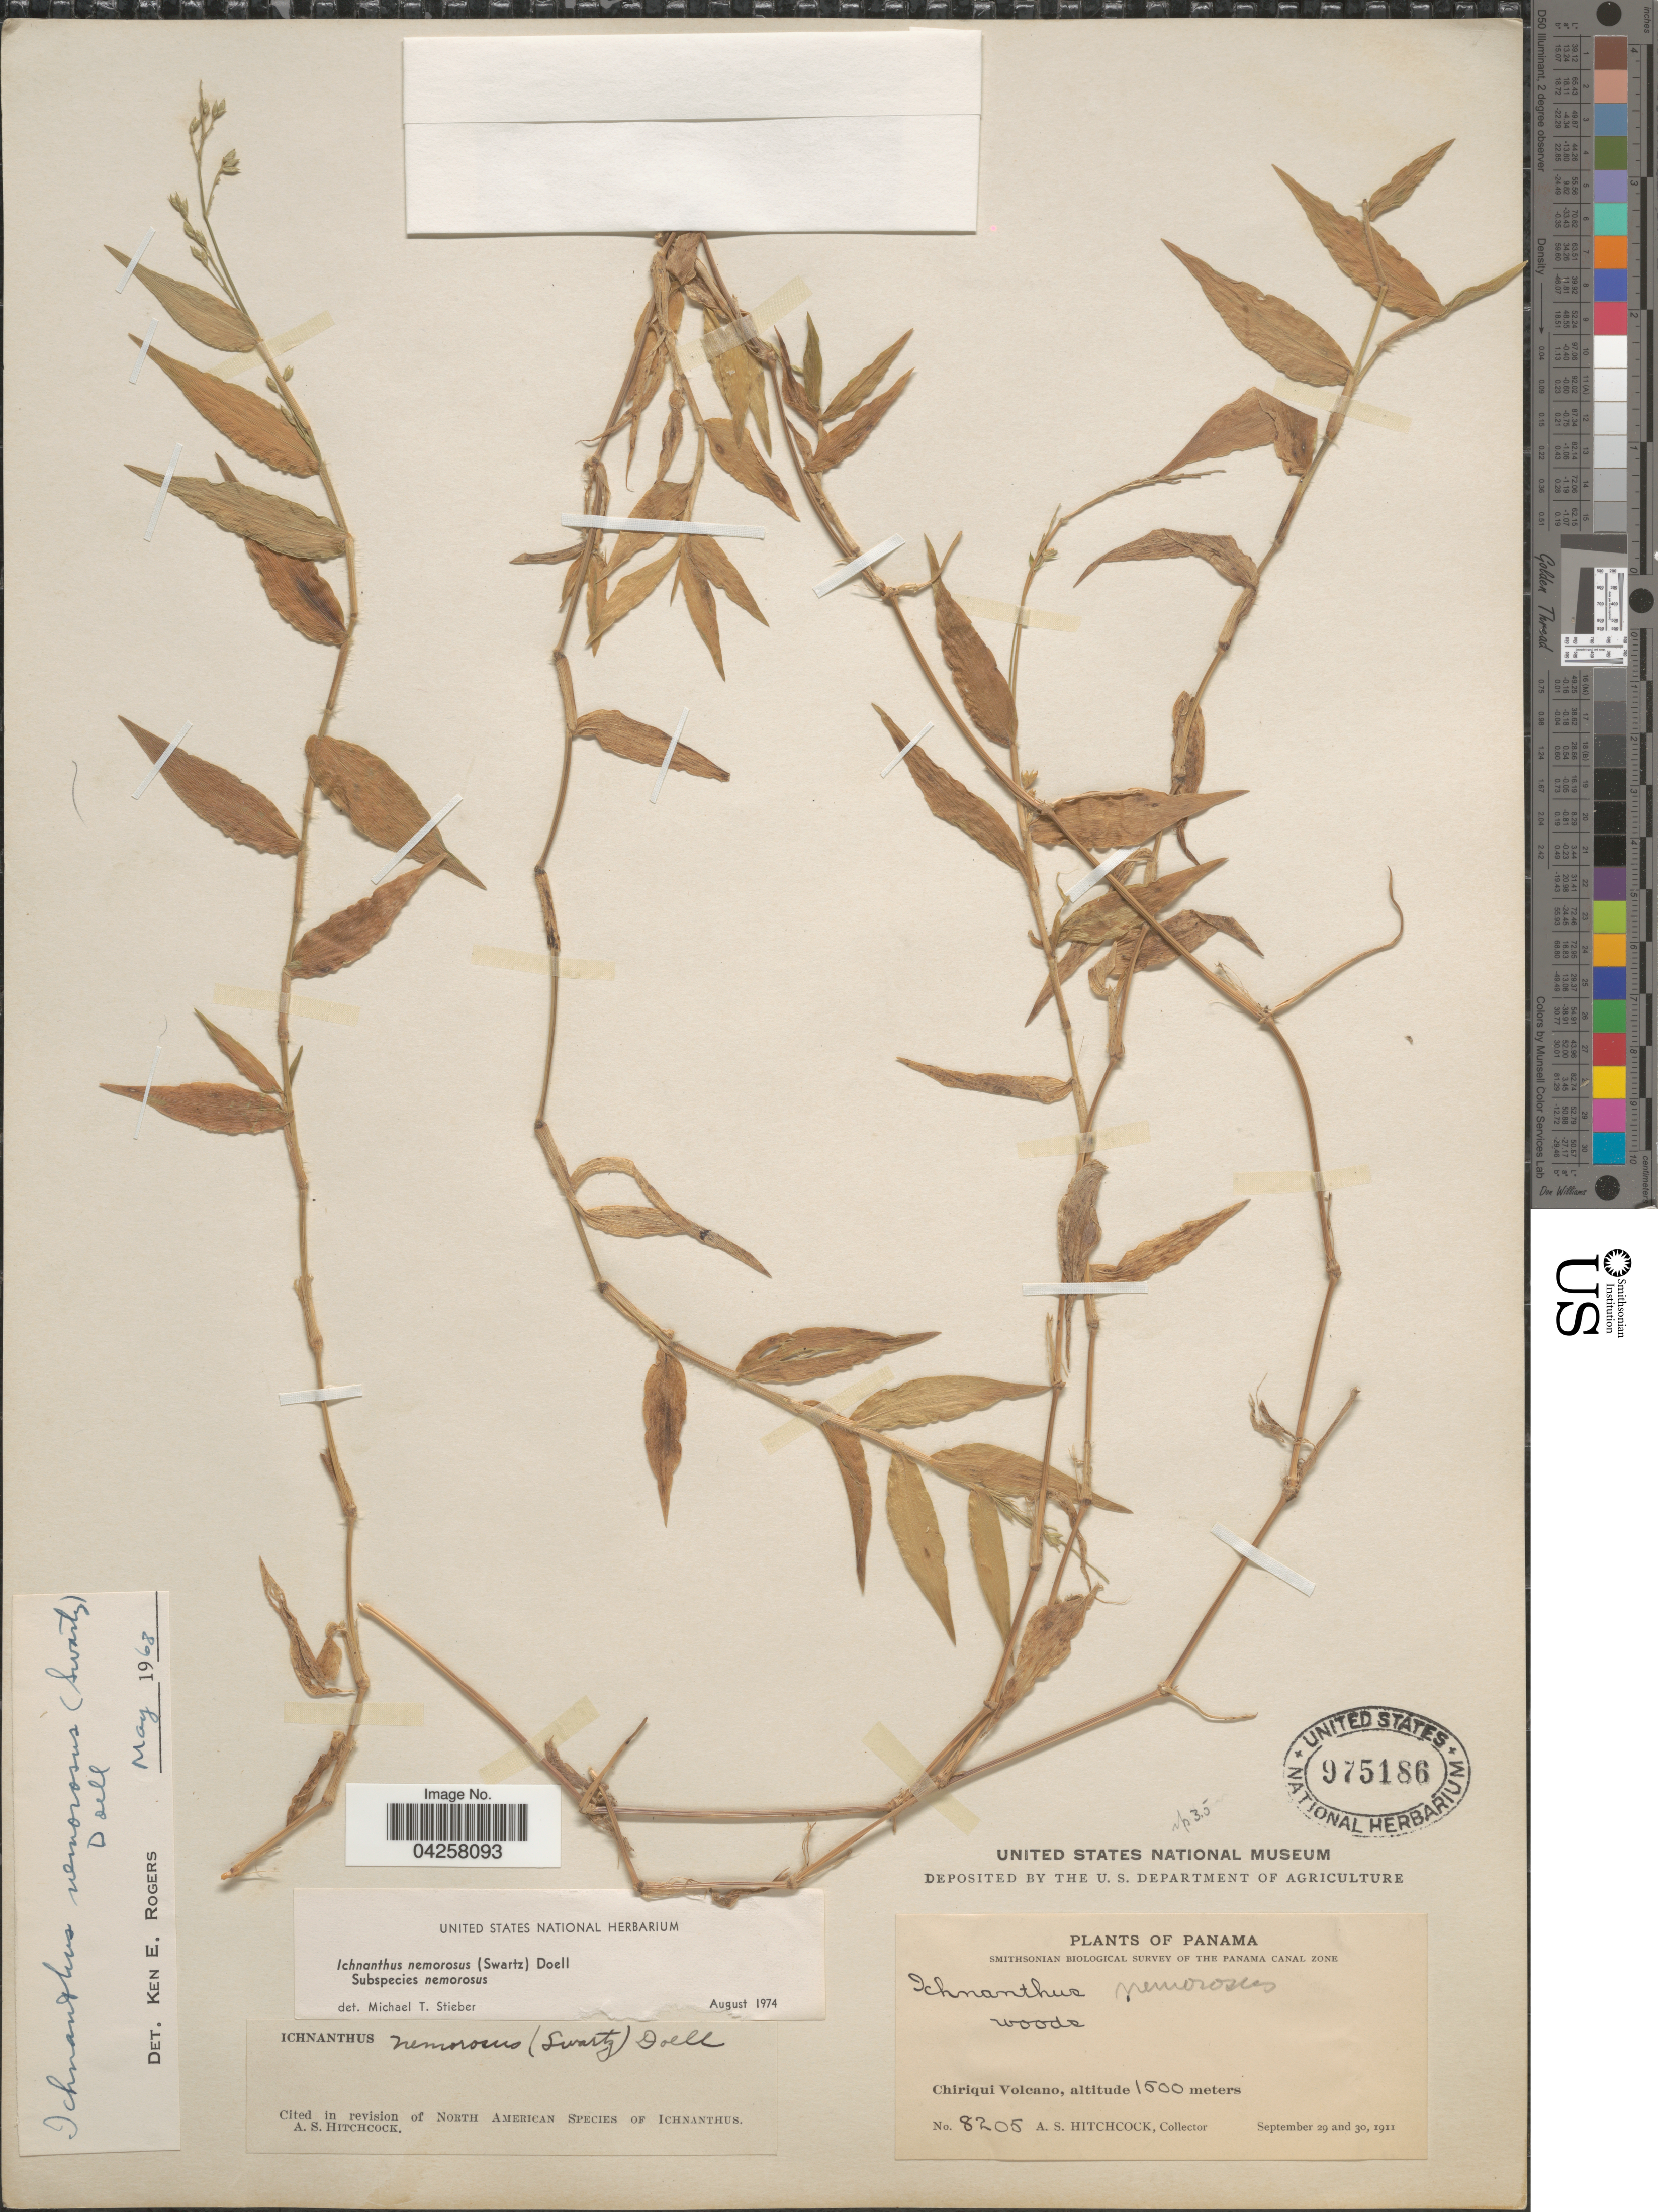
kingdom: Plantae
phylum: Tracheophyta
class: Liliopsida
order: Poales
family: Poaceae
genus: Hildaea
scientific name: Hildaea nemorosa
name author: (Sw.) C. Silva & R.P. Oliveira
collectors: A. S. Hitchcock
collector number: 8205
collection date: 1911-09-29/1911-09-30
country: Panama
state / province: Chiriqui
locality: Smithsonian Biological Survey of the Panama Canal Zone. Chiriqui Volcano.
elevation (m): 1500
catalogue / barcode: US 975186